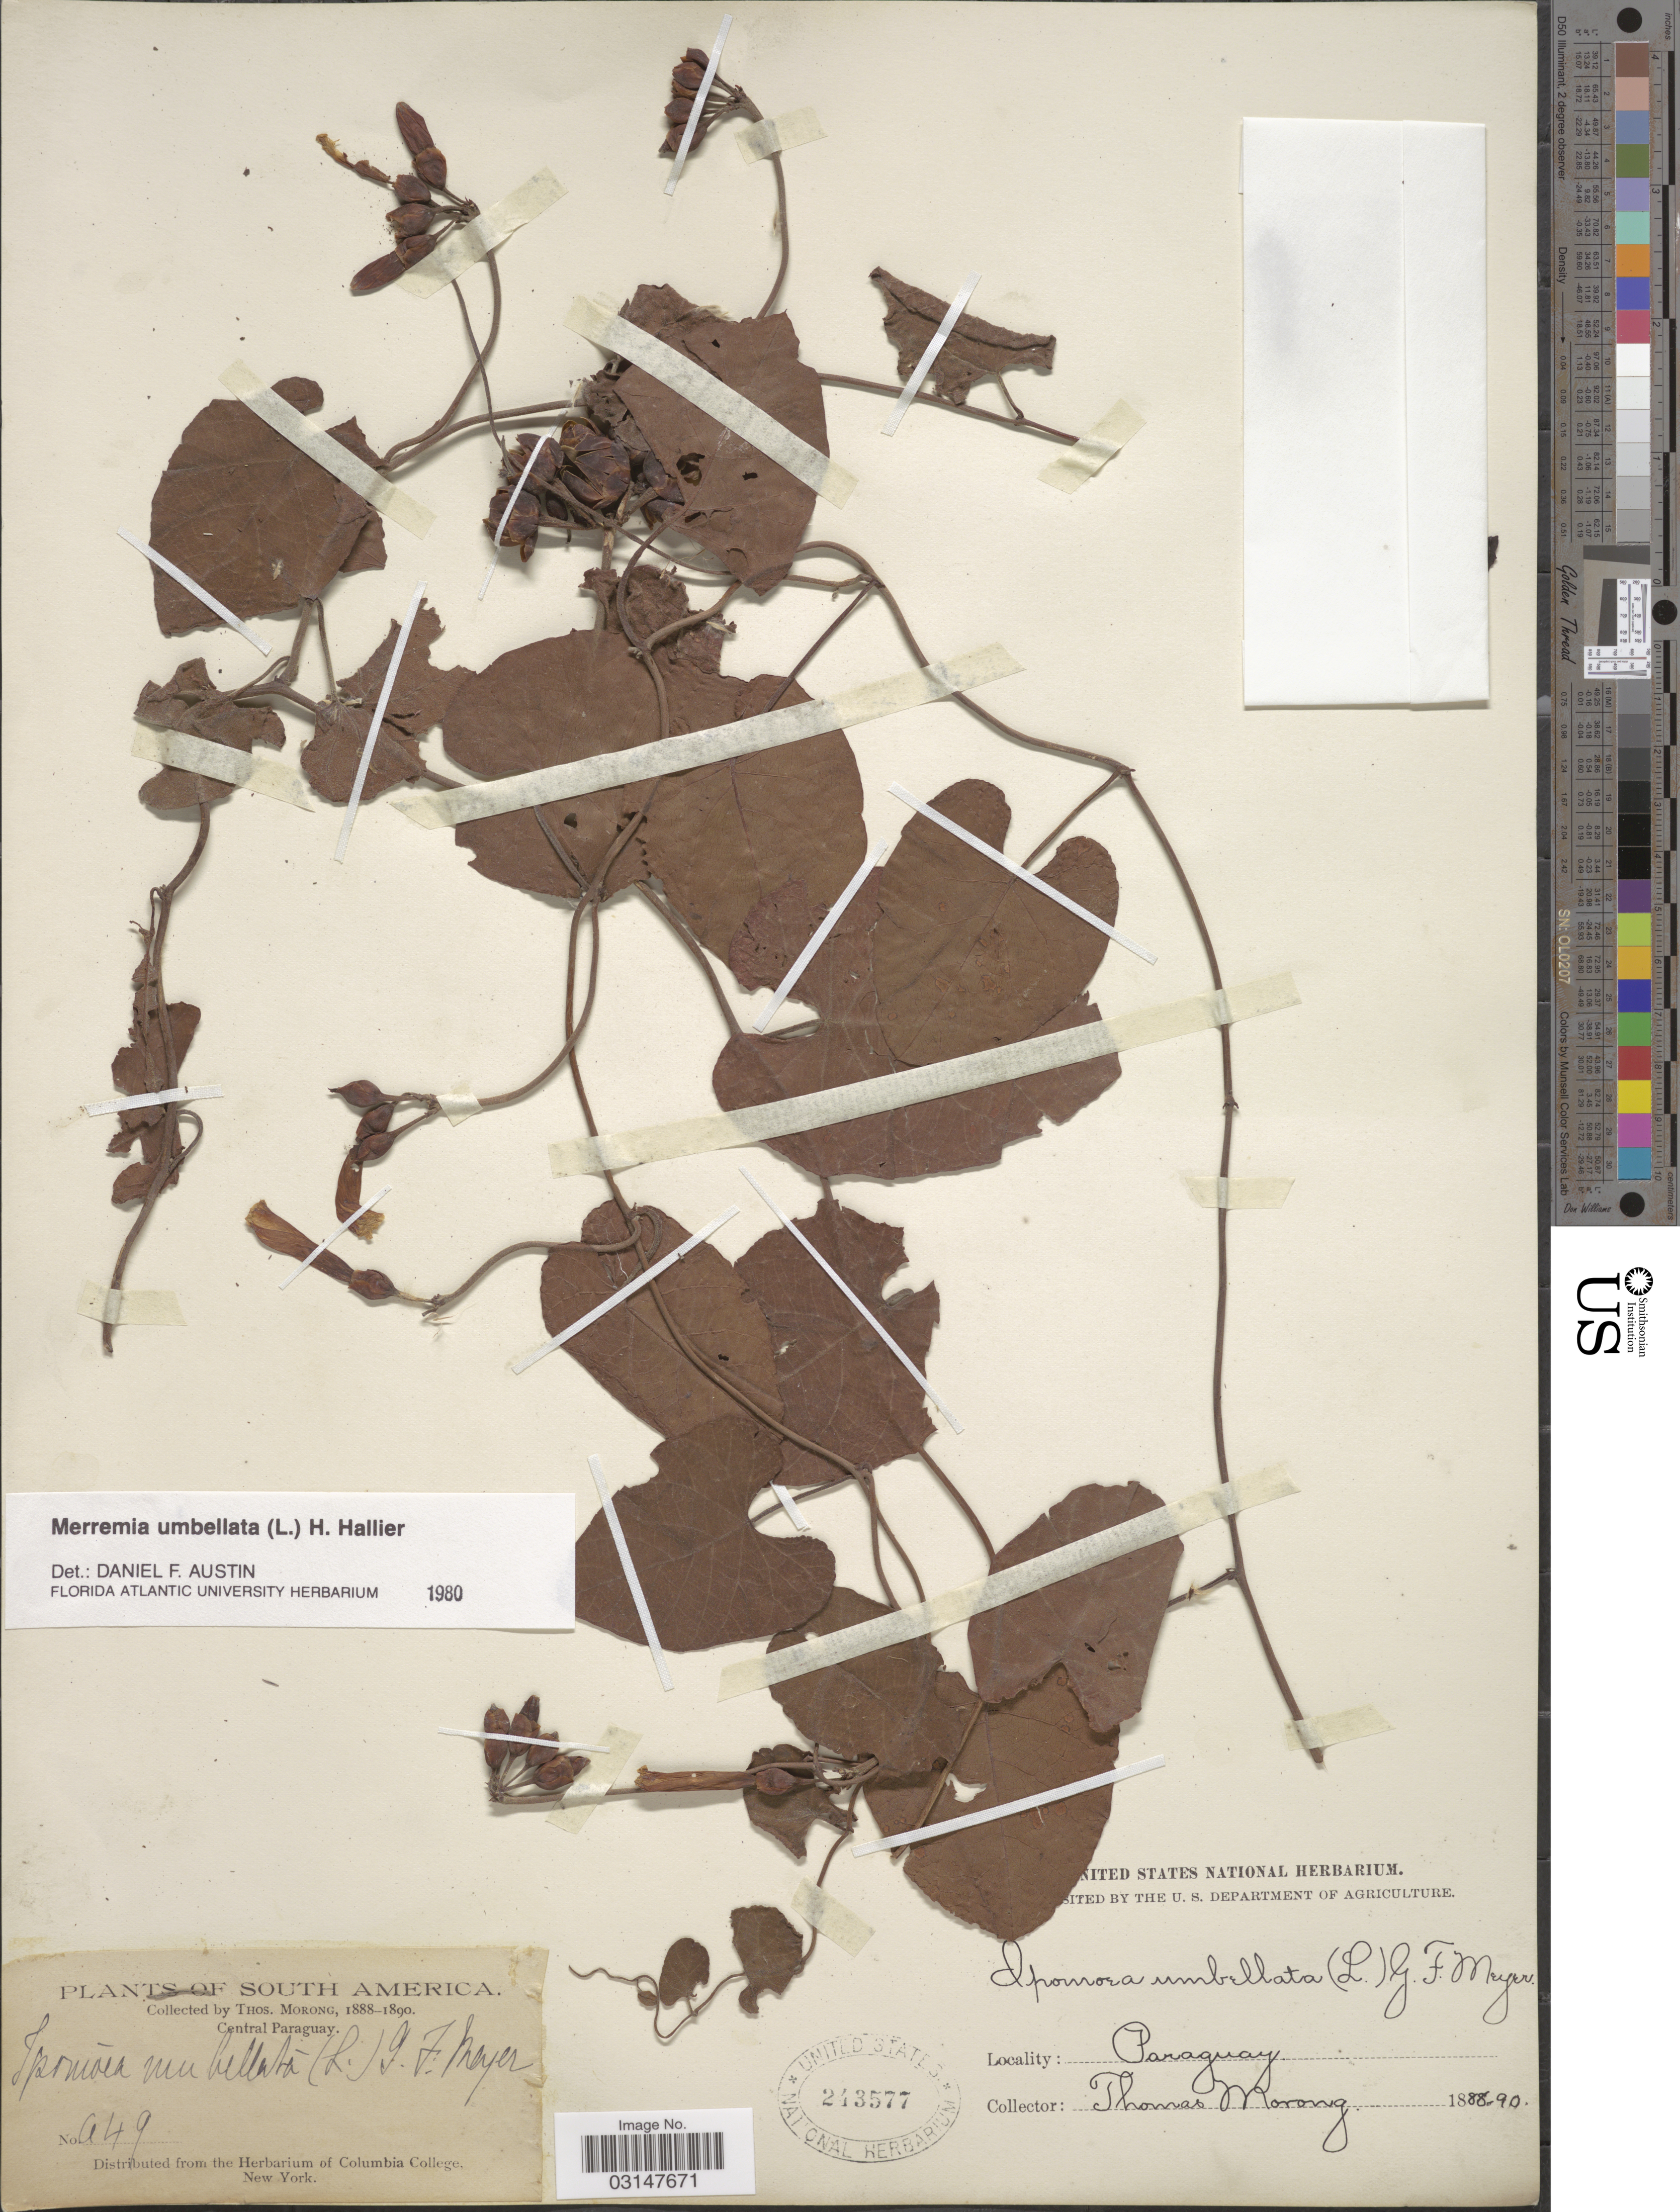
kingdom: Plantae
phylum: Tracheophyta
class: Magnoliopsida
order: Solanales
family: Convolvulaceae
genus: Camonea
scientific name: Camonea umbellata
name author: (L.) A. R. Simões & Staples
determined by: Strong, Mark T., (BOT), Smithsonian Institution - National Museum of Natural History (UNITED STATES)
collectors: ex herb. T. Morong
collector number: A49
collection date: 1888/1890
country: Paraguay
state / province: Central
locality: Central Paraguay.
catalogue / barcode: US 243577